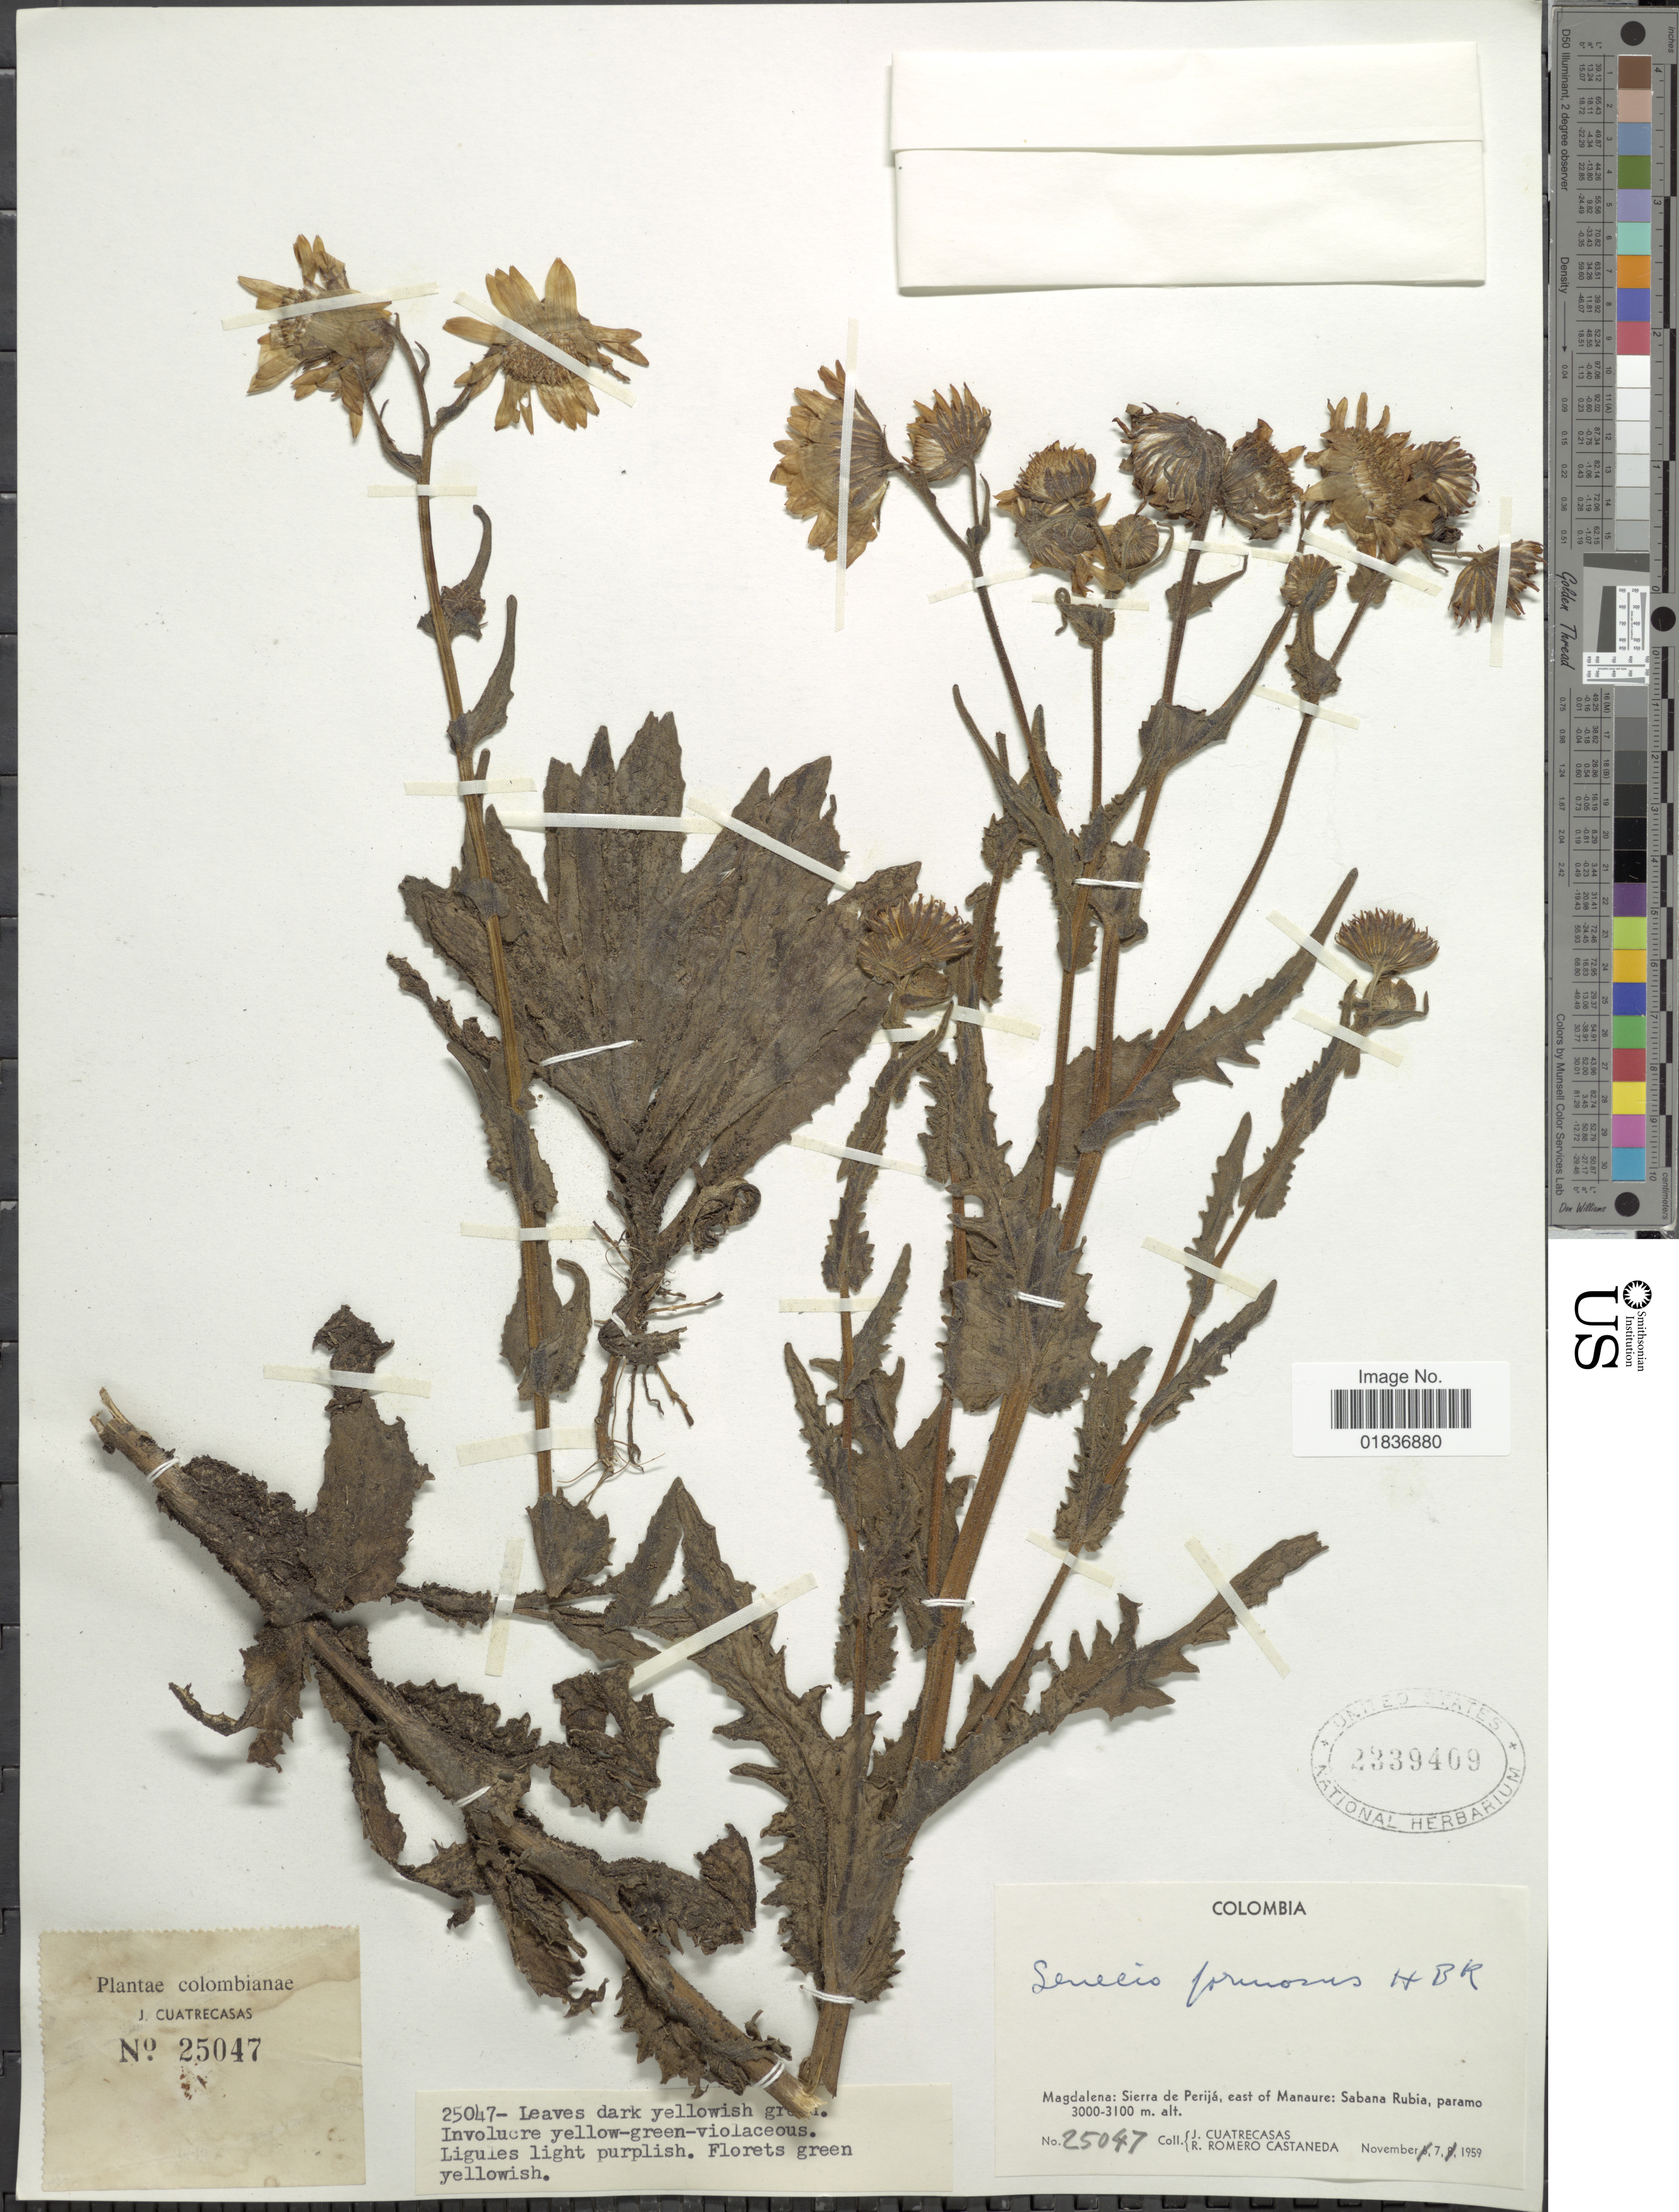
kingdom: Plantae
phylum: Tracheophyta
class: Magnoliopsida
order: Asterales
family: Asteraceae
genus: Senecio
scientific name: Senecio wedglacialis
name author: Cuatrec.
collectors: J. Cuatrecasas & R. Romero Castañeda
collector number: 25047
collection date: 1959-11-07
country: Colombia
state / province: Magdalena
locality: Magdalena: Sierra de Perija, east of Manaure: Sabana Rubia, paramo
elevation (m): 3000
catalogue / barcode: US 2339409